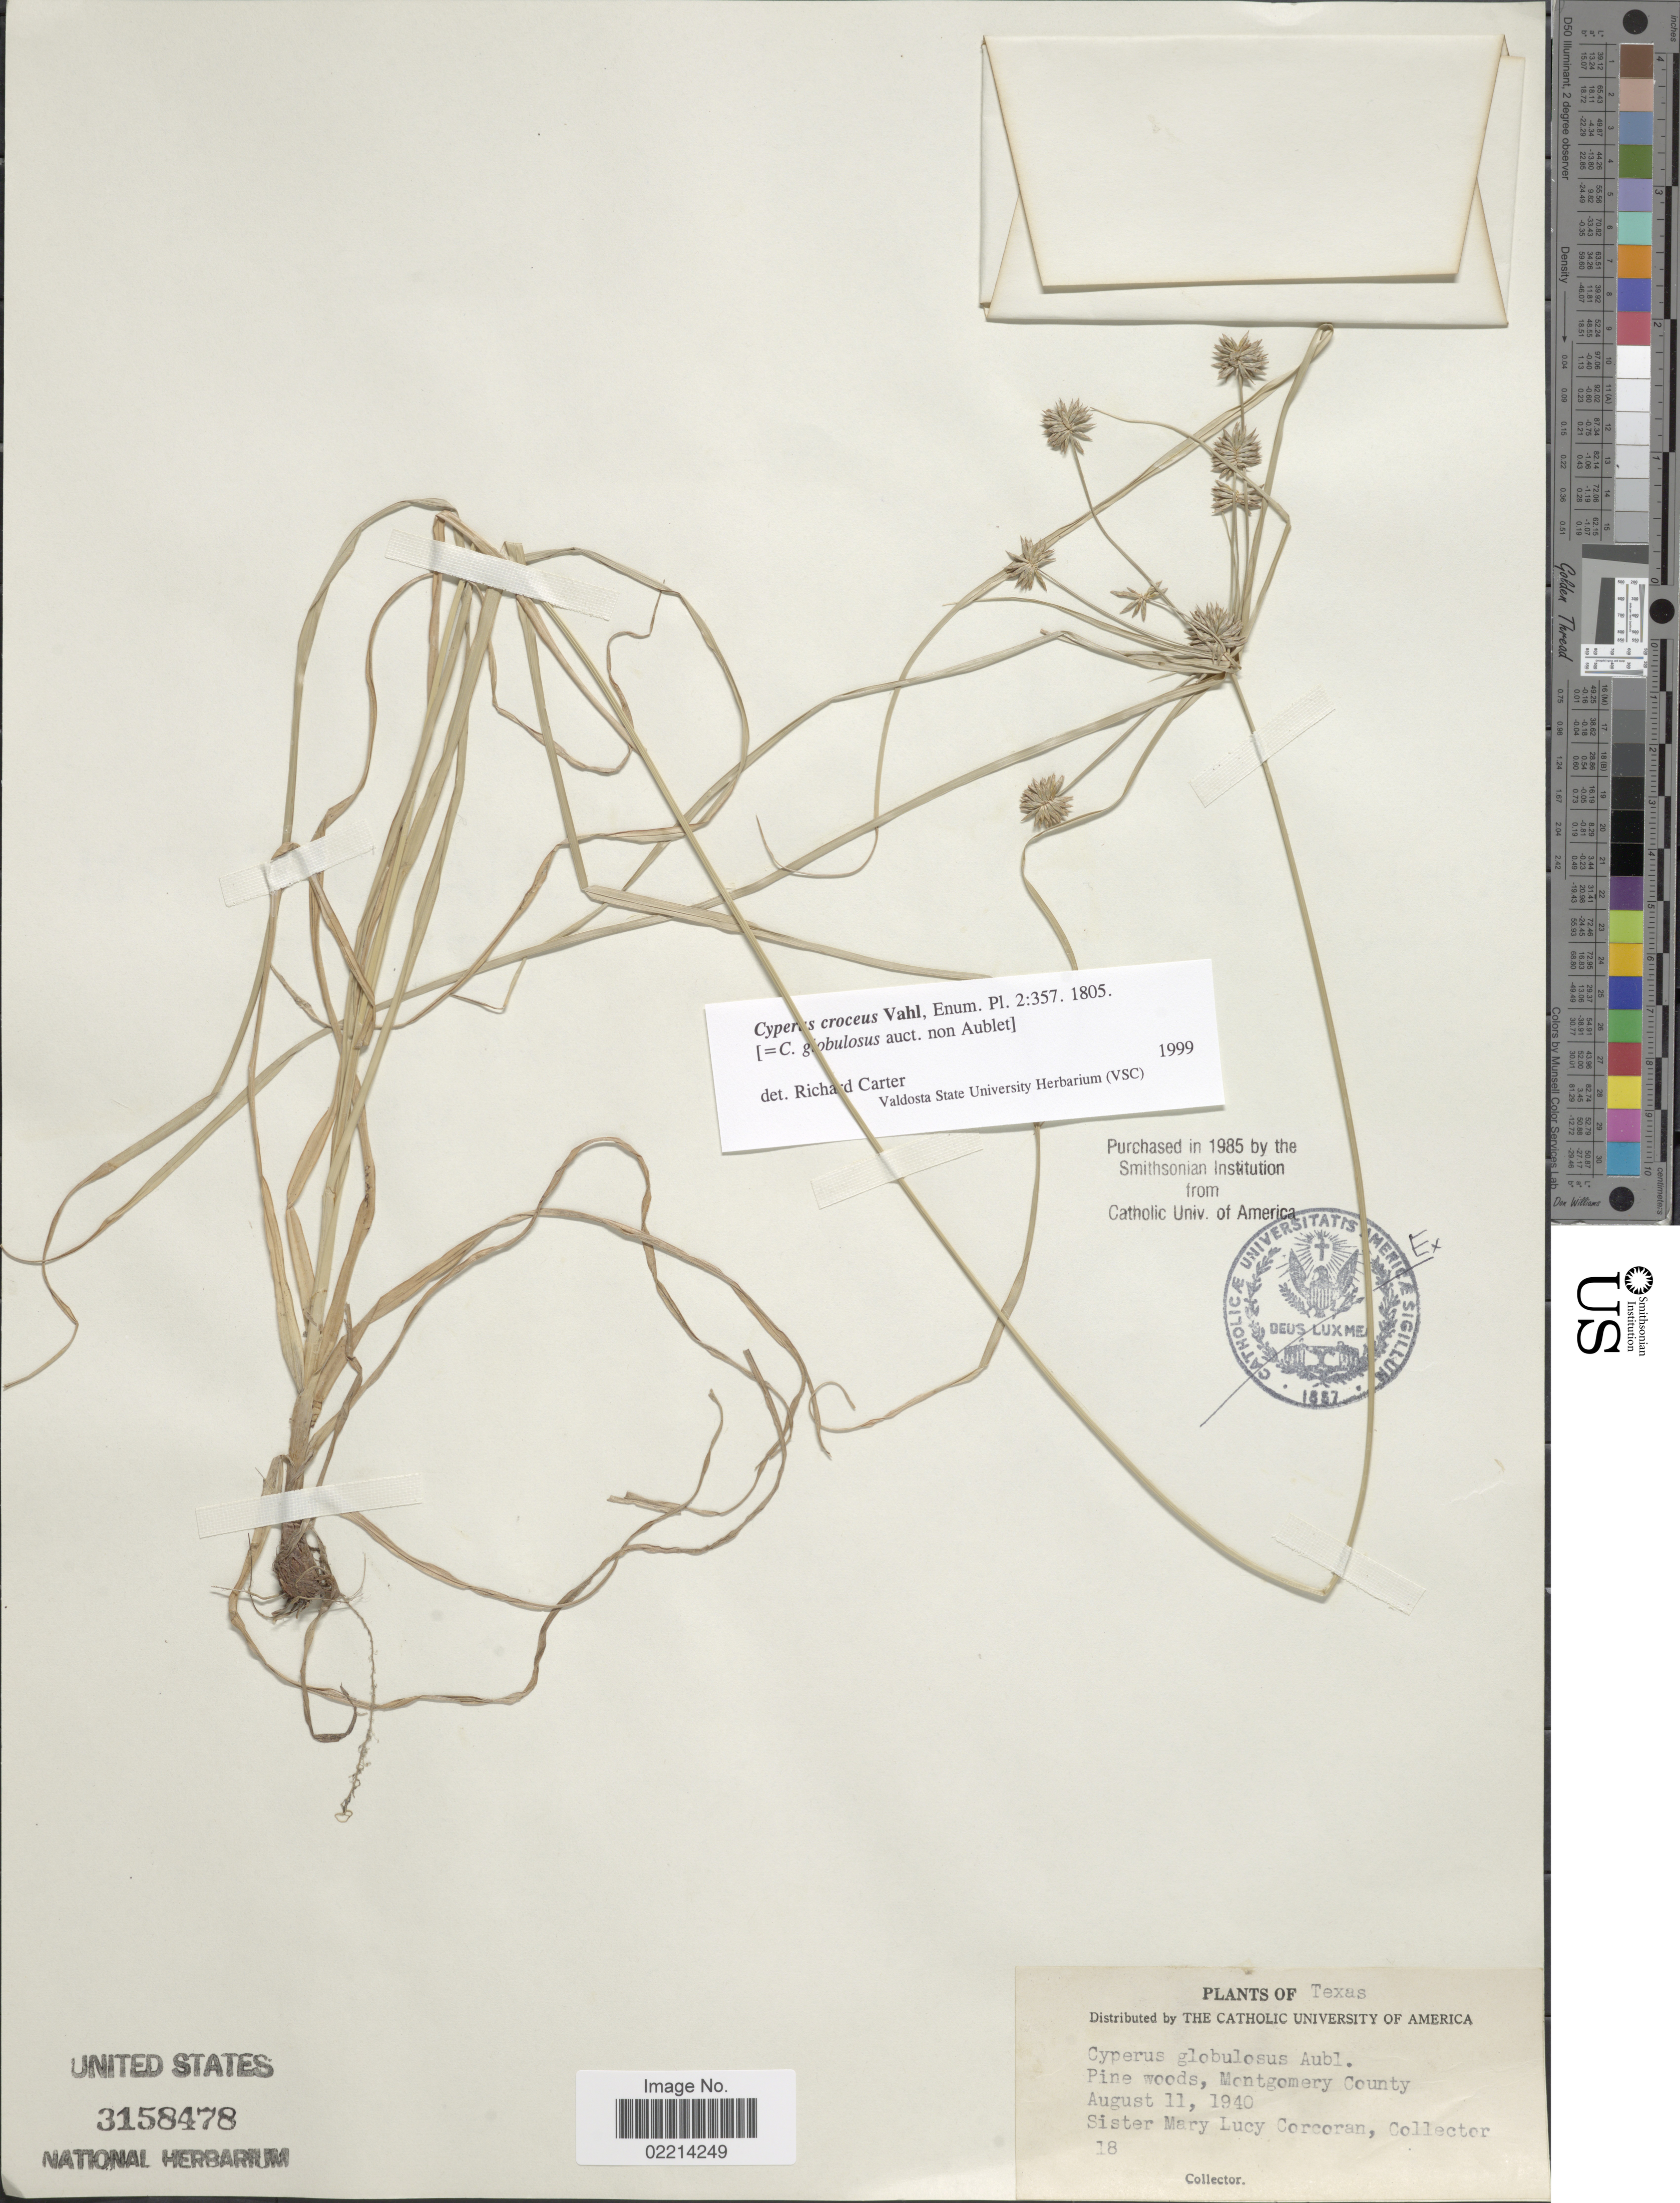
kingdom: Plantae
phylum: Tracheophyta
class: Liliopsida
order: Poales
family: Cyperaceae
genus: Cyperus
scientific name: Cyperus croceus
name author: Vahl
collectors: M. Corcoran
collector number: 18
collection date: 1940-08-11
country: United States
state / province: Texas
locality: Pine woods, Montgomery County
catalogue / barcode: US 3158478